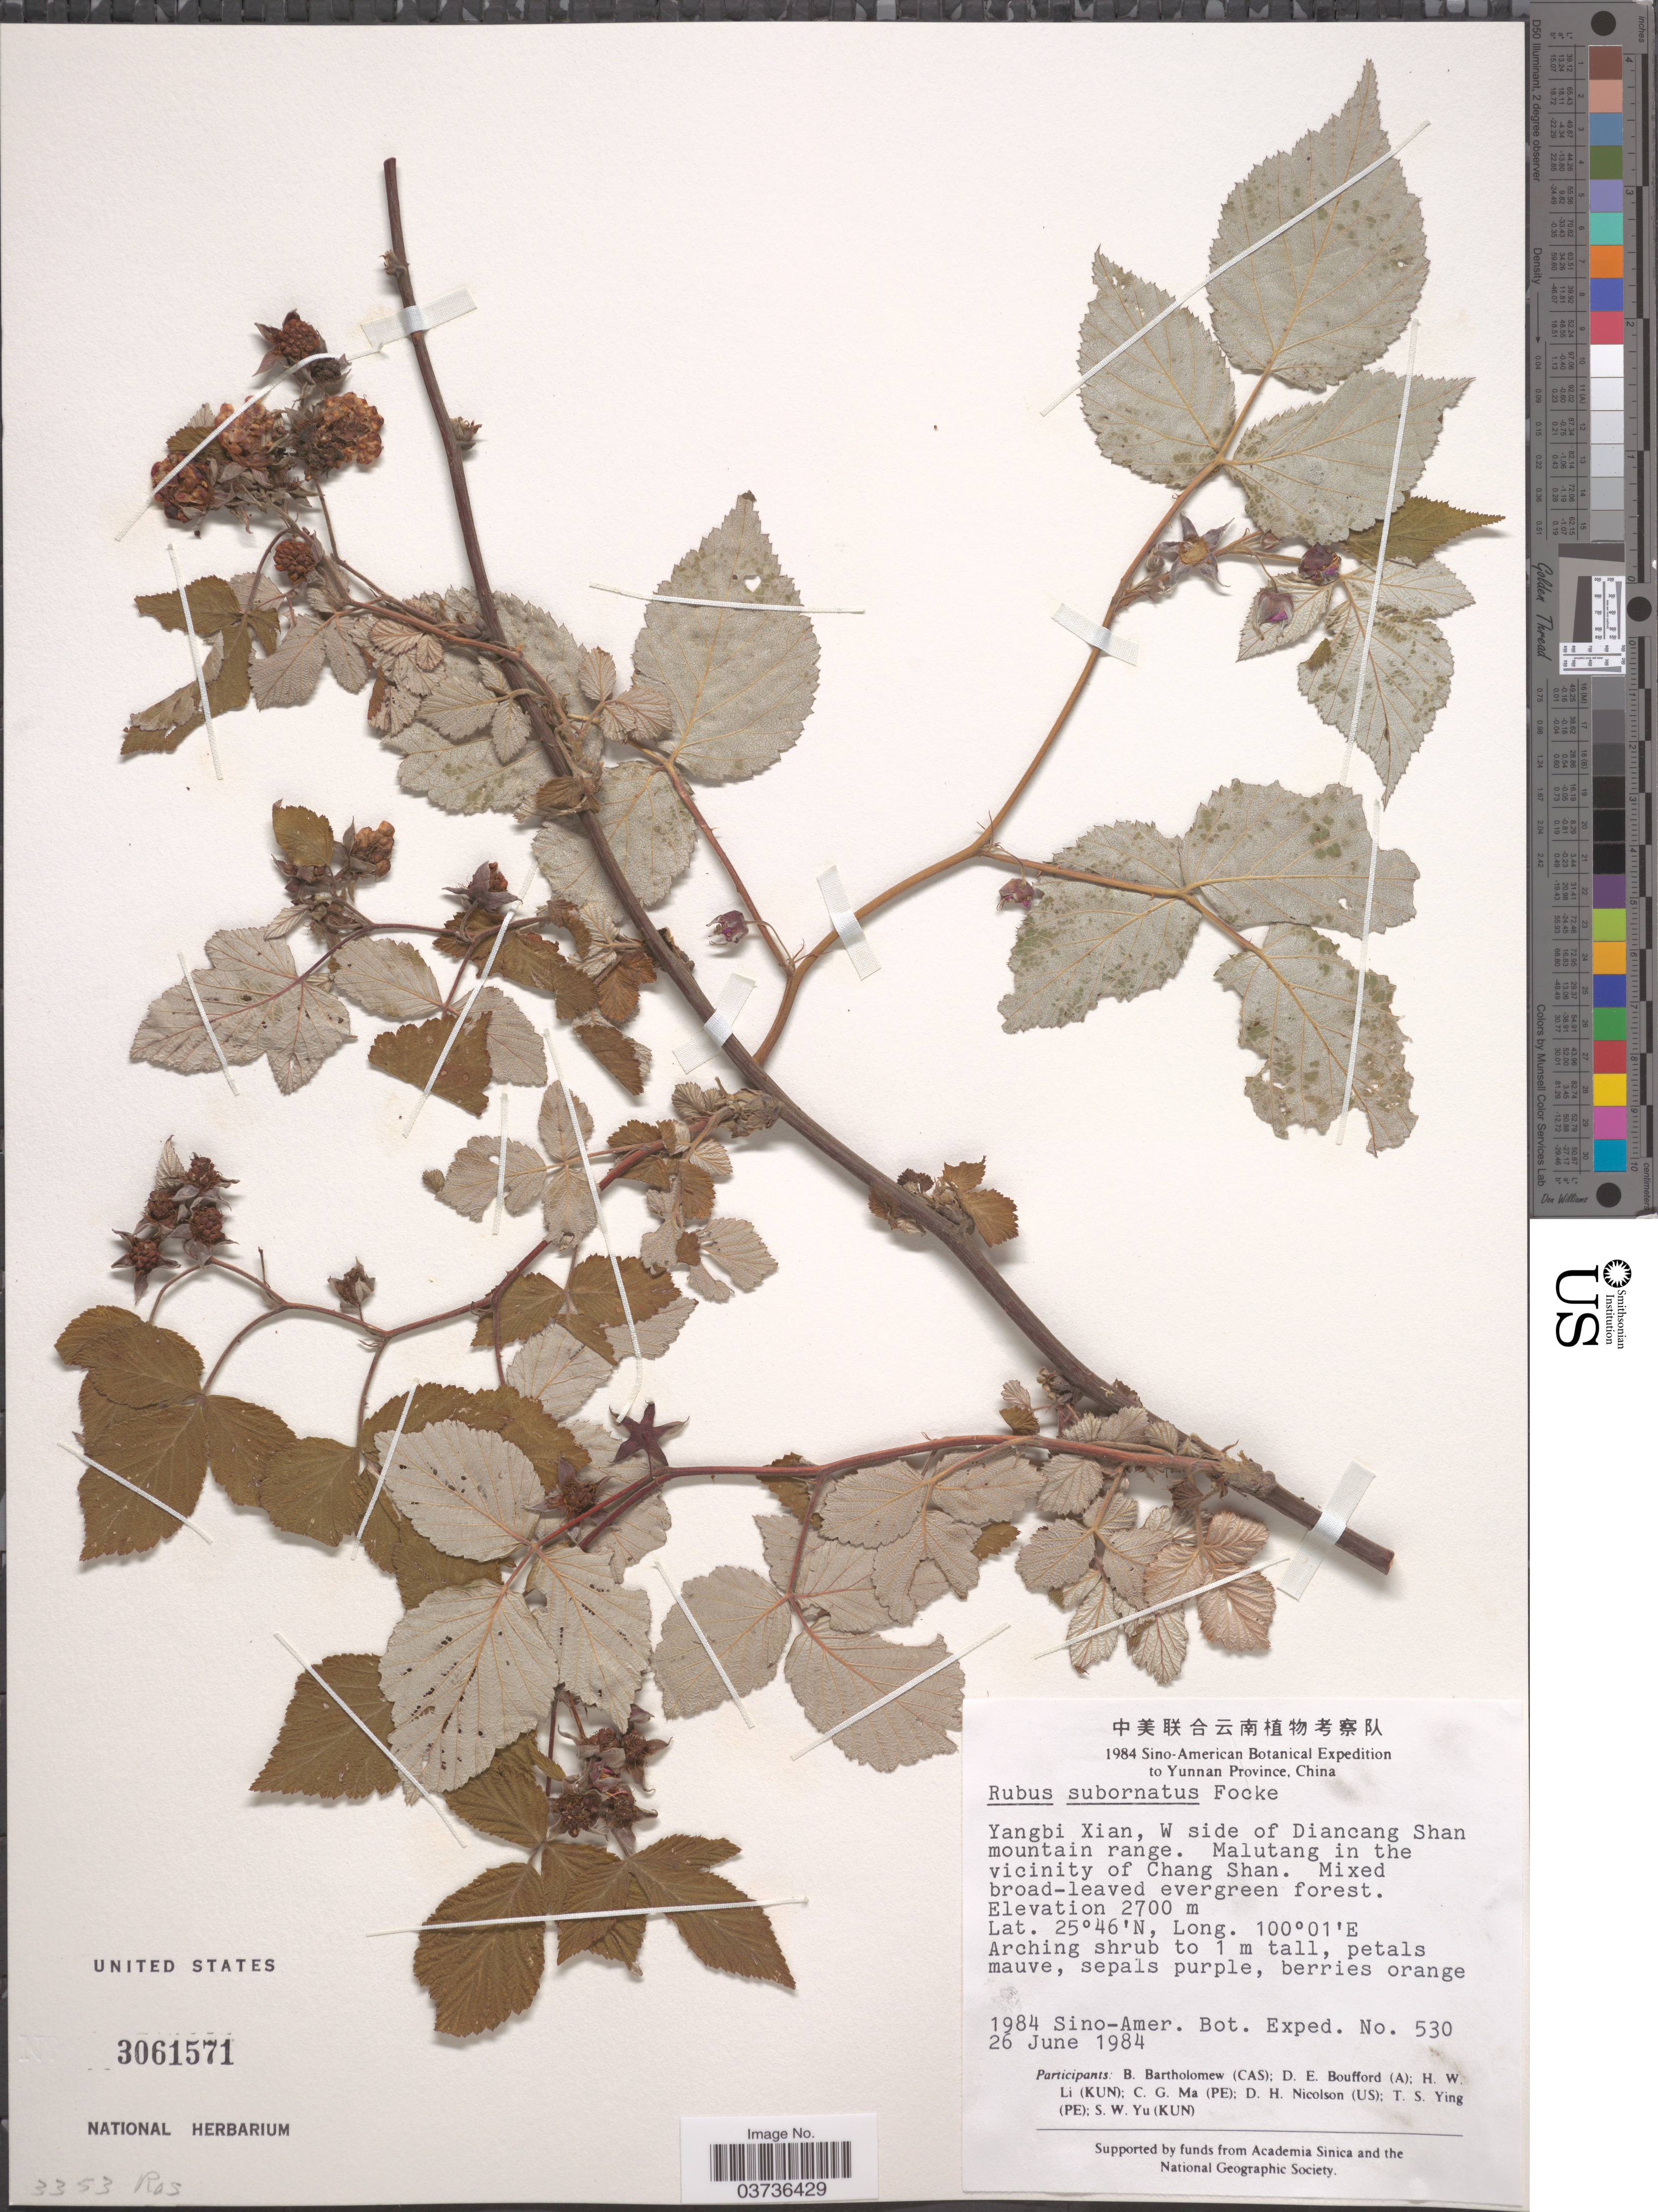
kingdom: Plantae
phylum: Tracheophyta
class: Magnoliopsida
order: Rosales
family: Rosaceae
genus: Rubus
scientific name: Rubus subornatus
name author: Focke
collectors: Sino-Amer. Bot. Exped. 1984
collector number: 530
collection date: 1984-06-26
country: China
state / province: Yunnan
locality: Yangbi Xian, W side of Diancang Shan mountain range. Malutang in the vicinity of Chang Shan.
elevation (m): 2700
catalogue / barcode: US 3061571